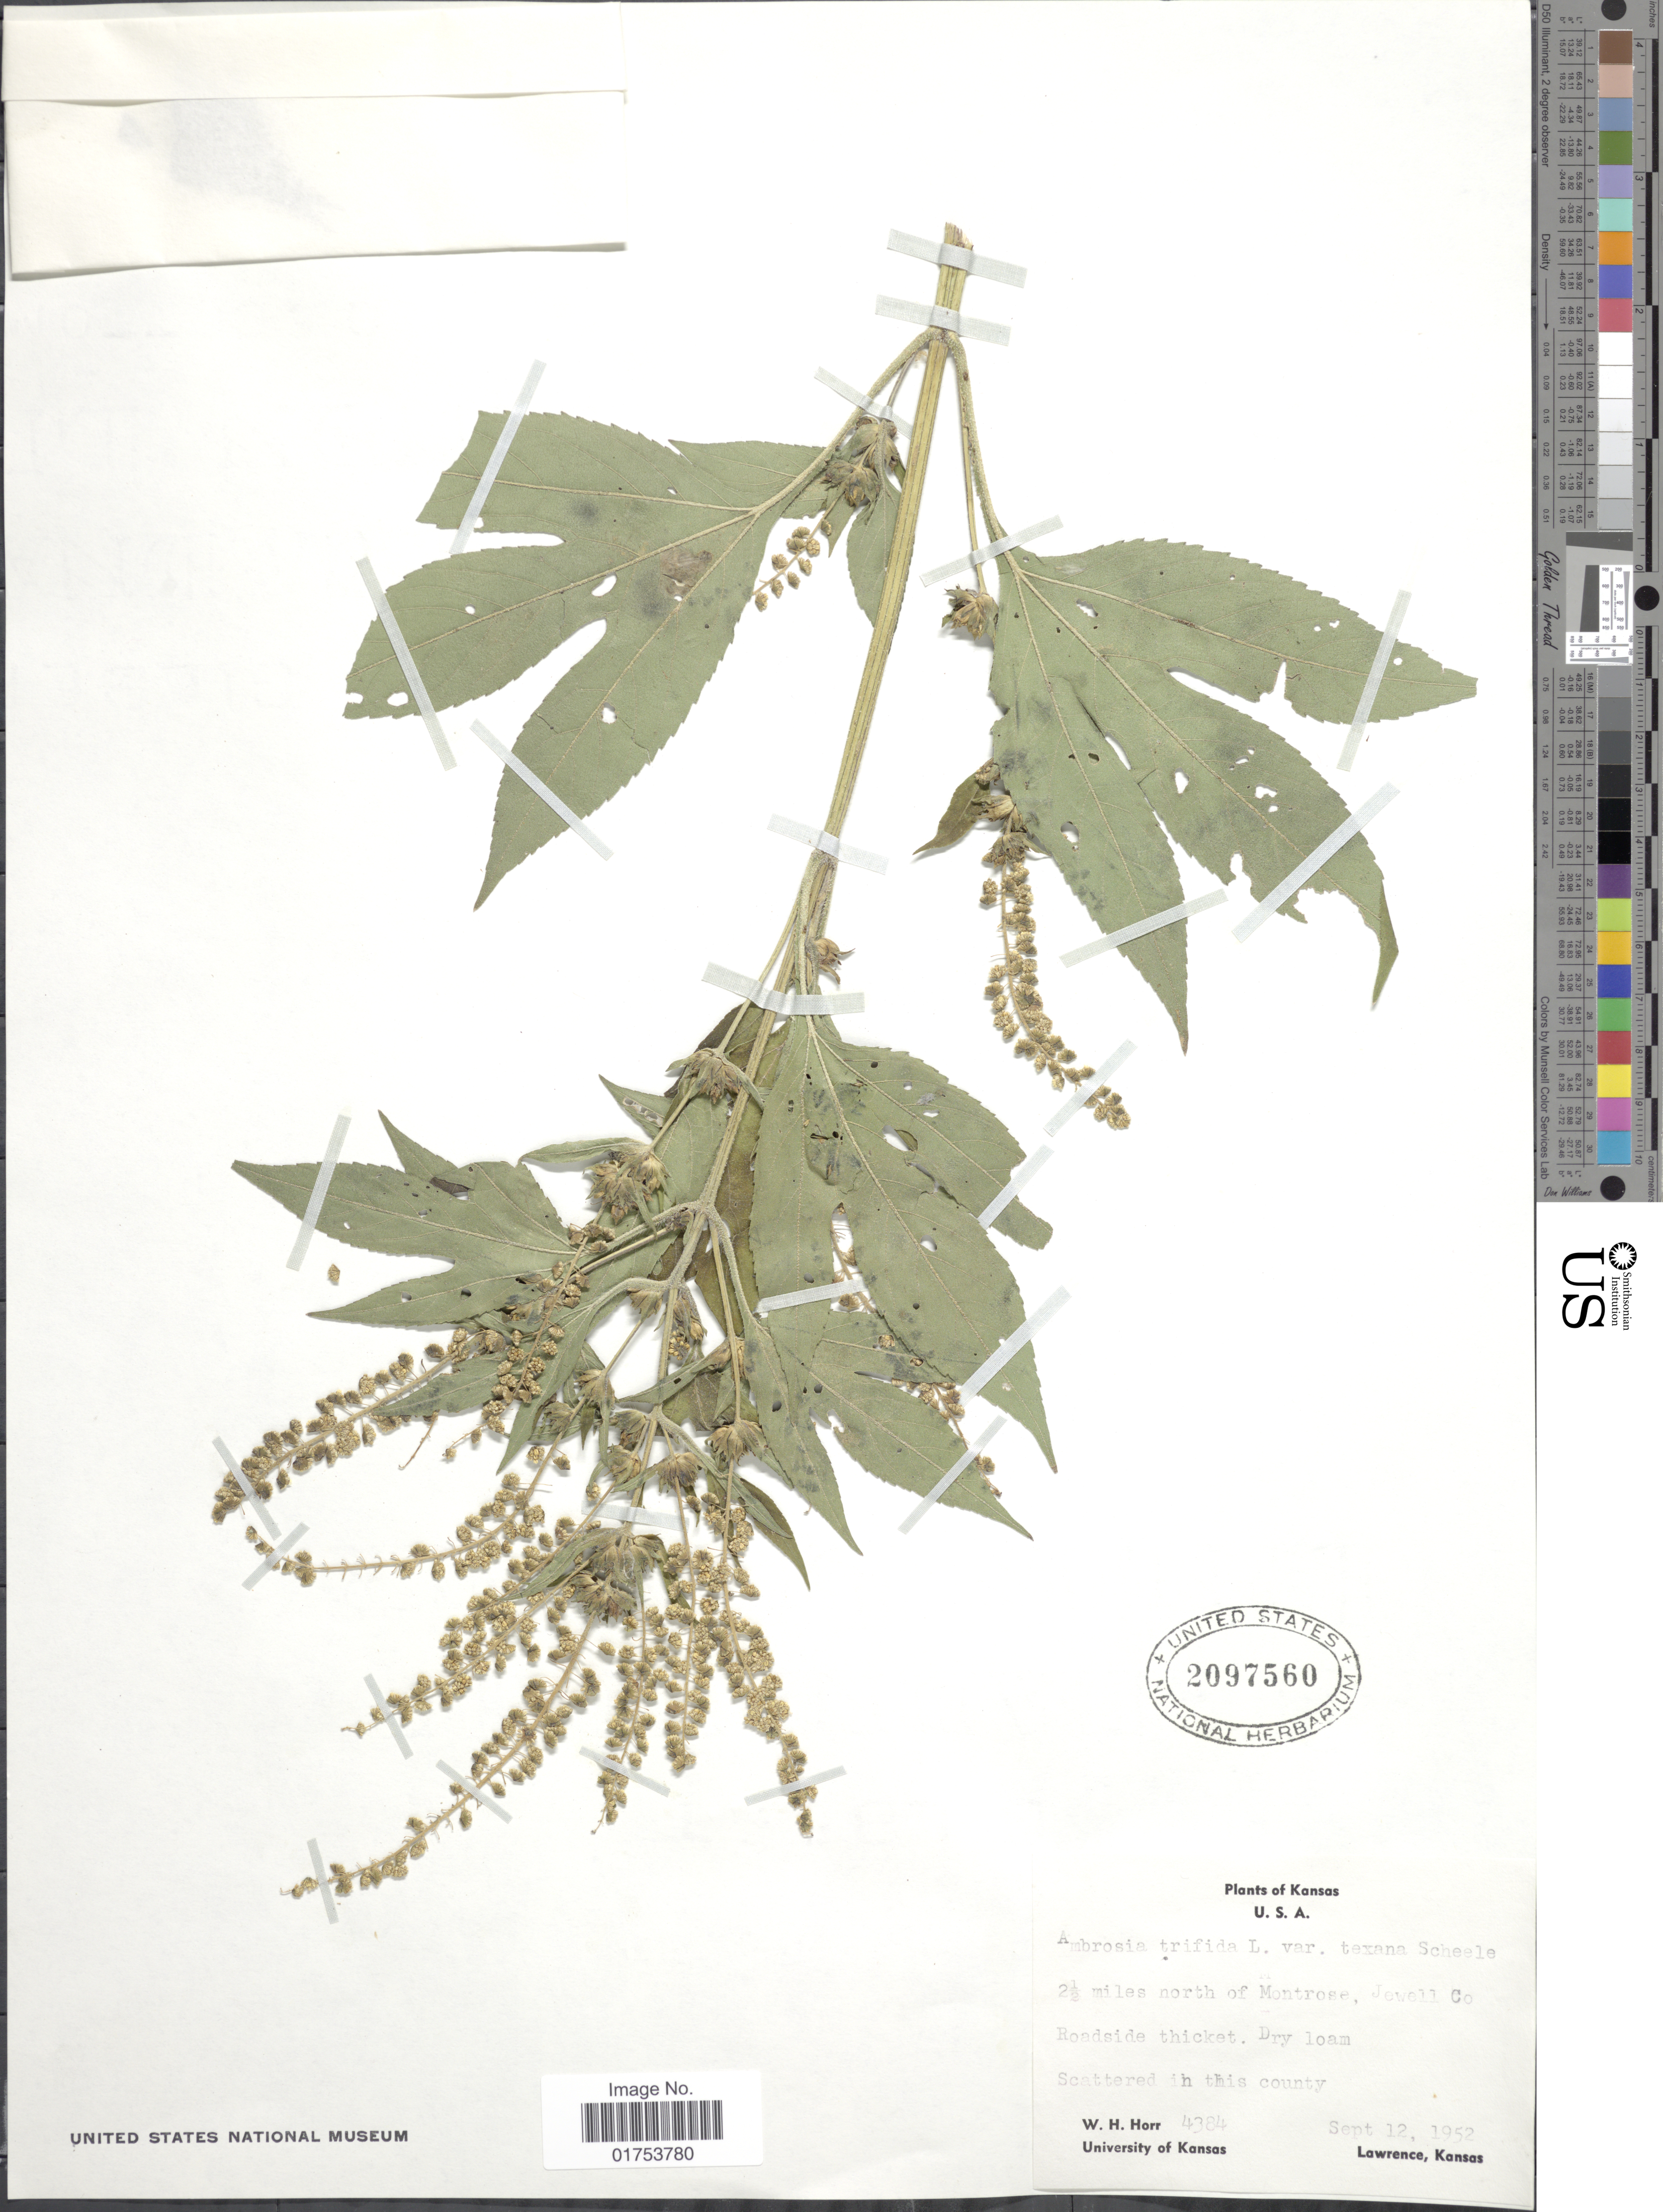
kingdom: Plantae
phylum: Tracheophyta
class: Magnoliopsida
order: Asterales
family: Asteraceae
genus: Ambrosia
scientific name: Ambrosia trifida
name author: L.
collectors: W. H. Horr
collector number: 4384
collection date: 1952-09-12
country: United States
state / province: Kansas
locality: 2 ½ miles north of Montrose, Jewell Co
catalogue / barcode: US 2097560